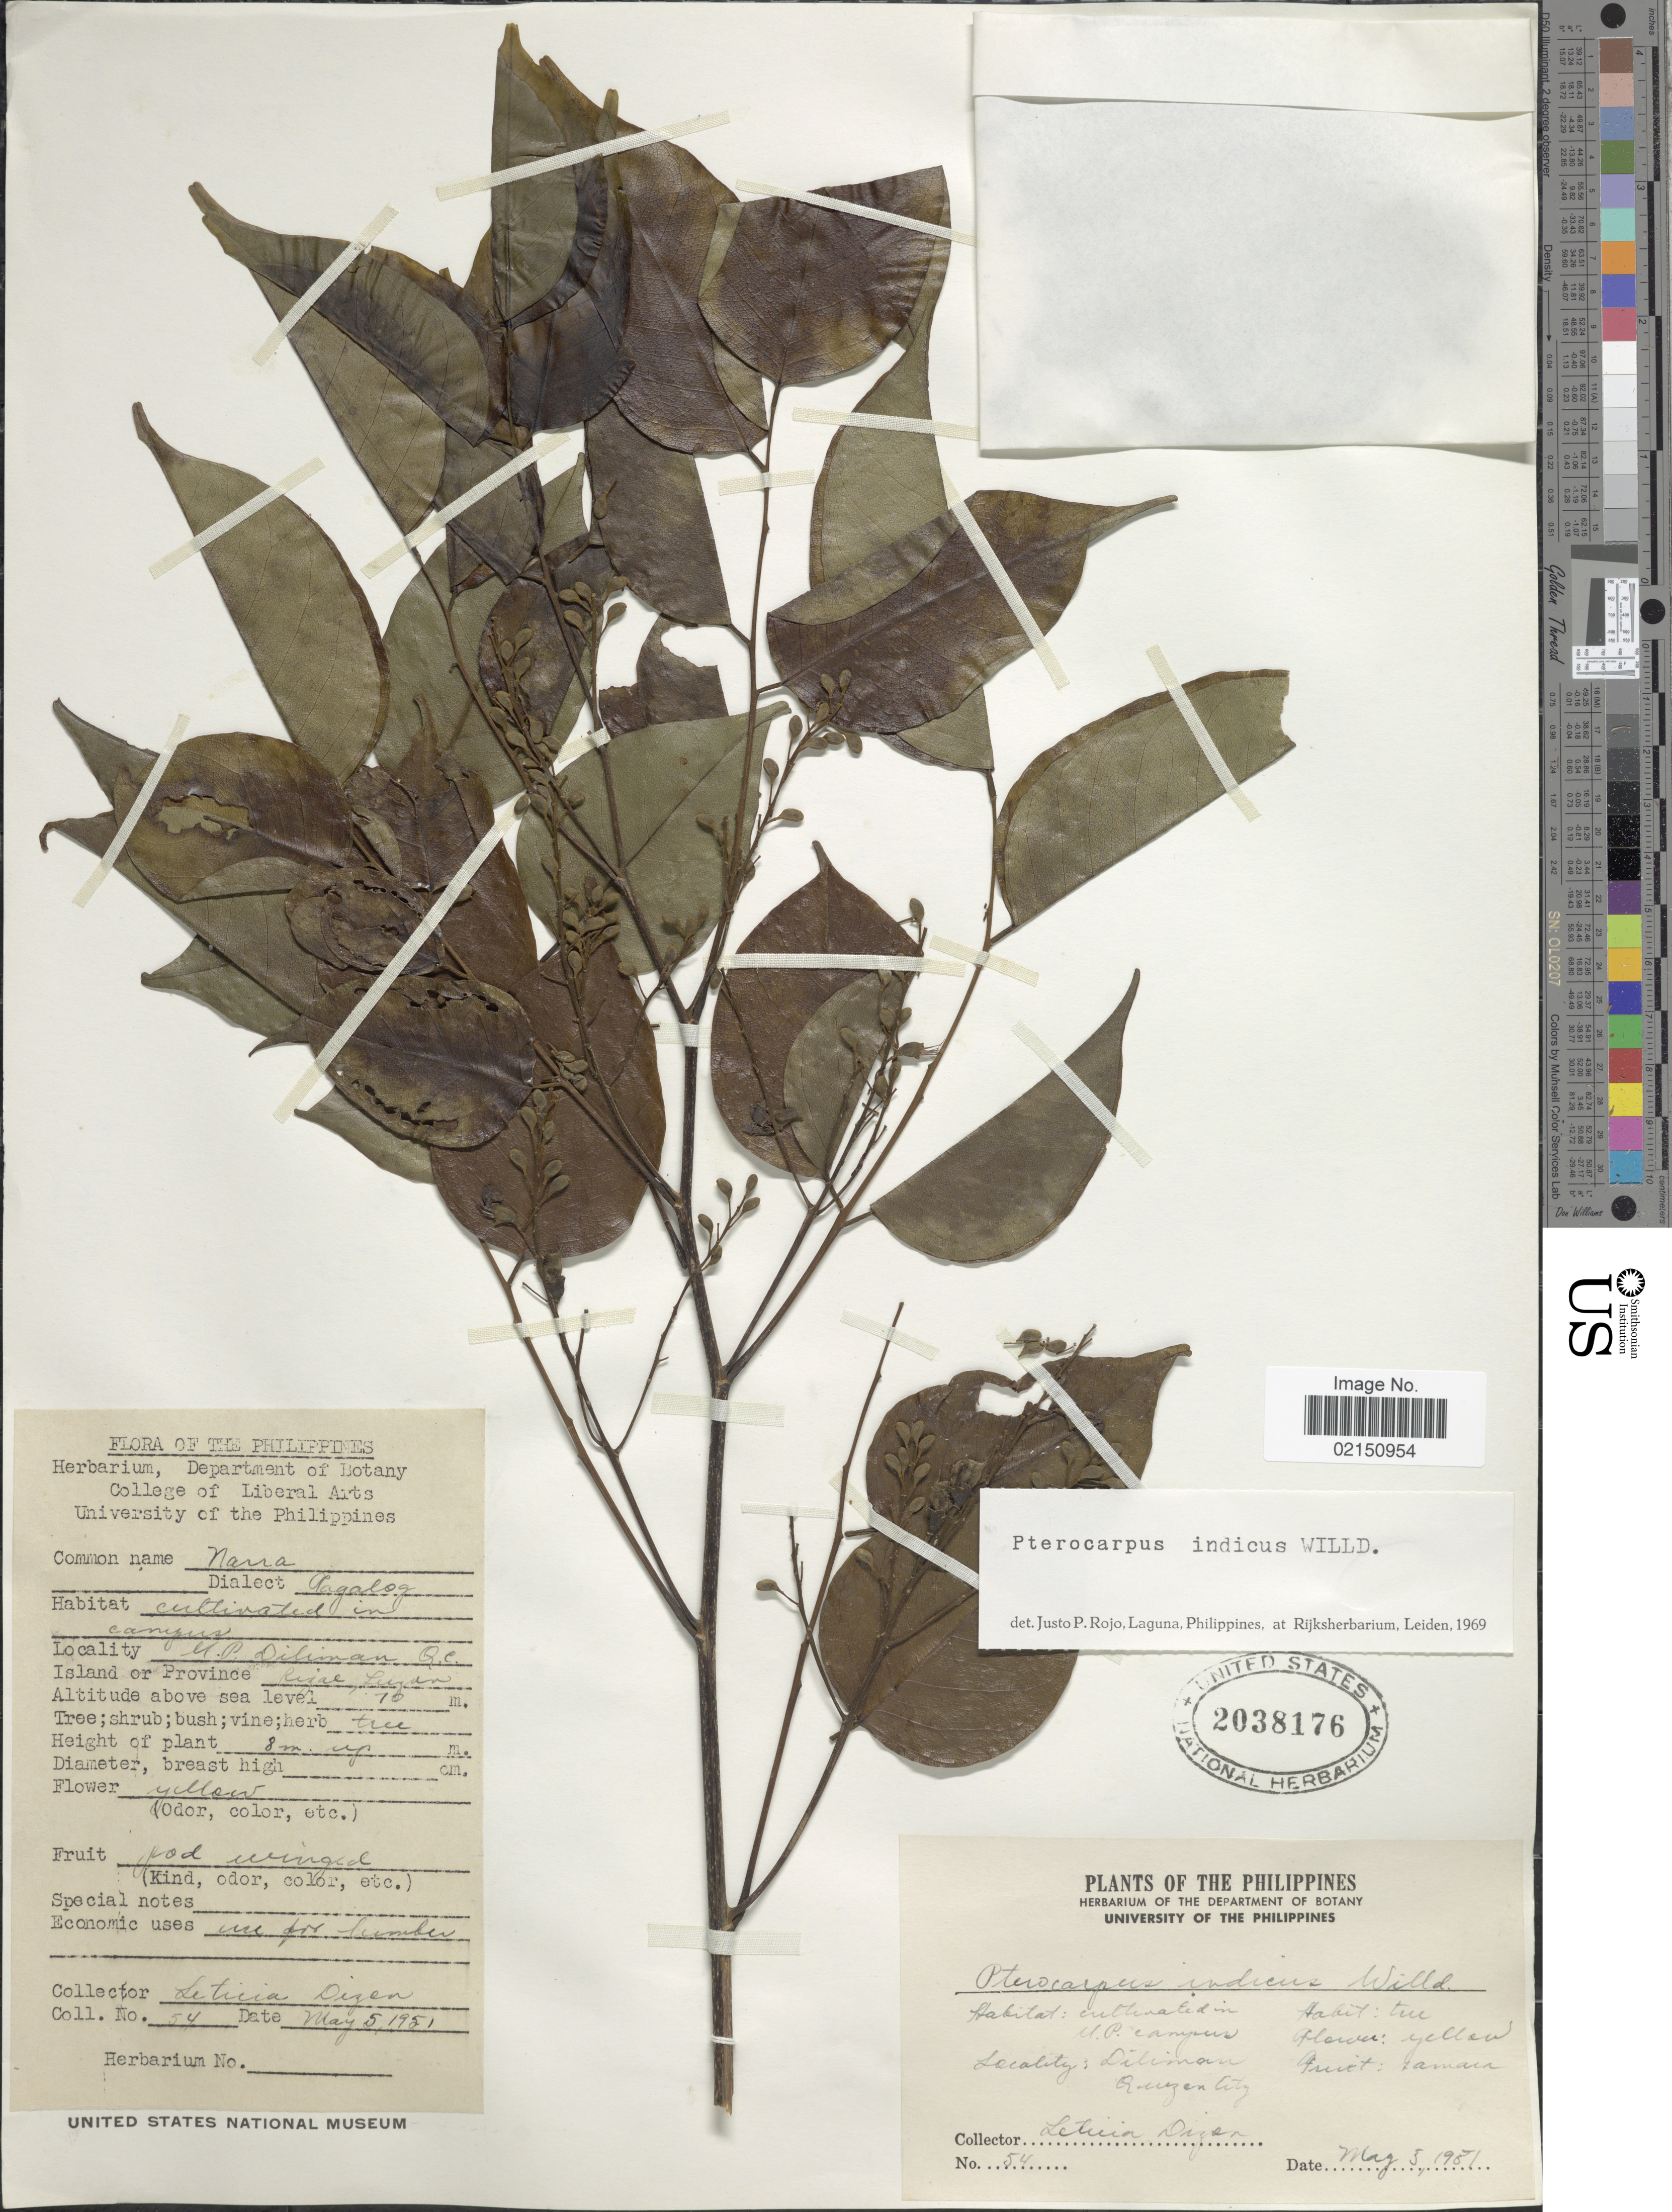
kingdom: Plantae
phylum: Tracheophyta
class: Magnoliopsida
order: Fabales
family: Fabaceae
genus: Pterocarpus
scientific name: Pterocarpus indicus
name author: Willd.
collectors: L. Dizen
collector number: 54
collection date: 1981-05-05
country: Philippines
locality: U.P Diliman, Q. C. , Island or Province Rizal, Luzon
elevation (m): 10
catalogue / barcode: US 2038176